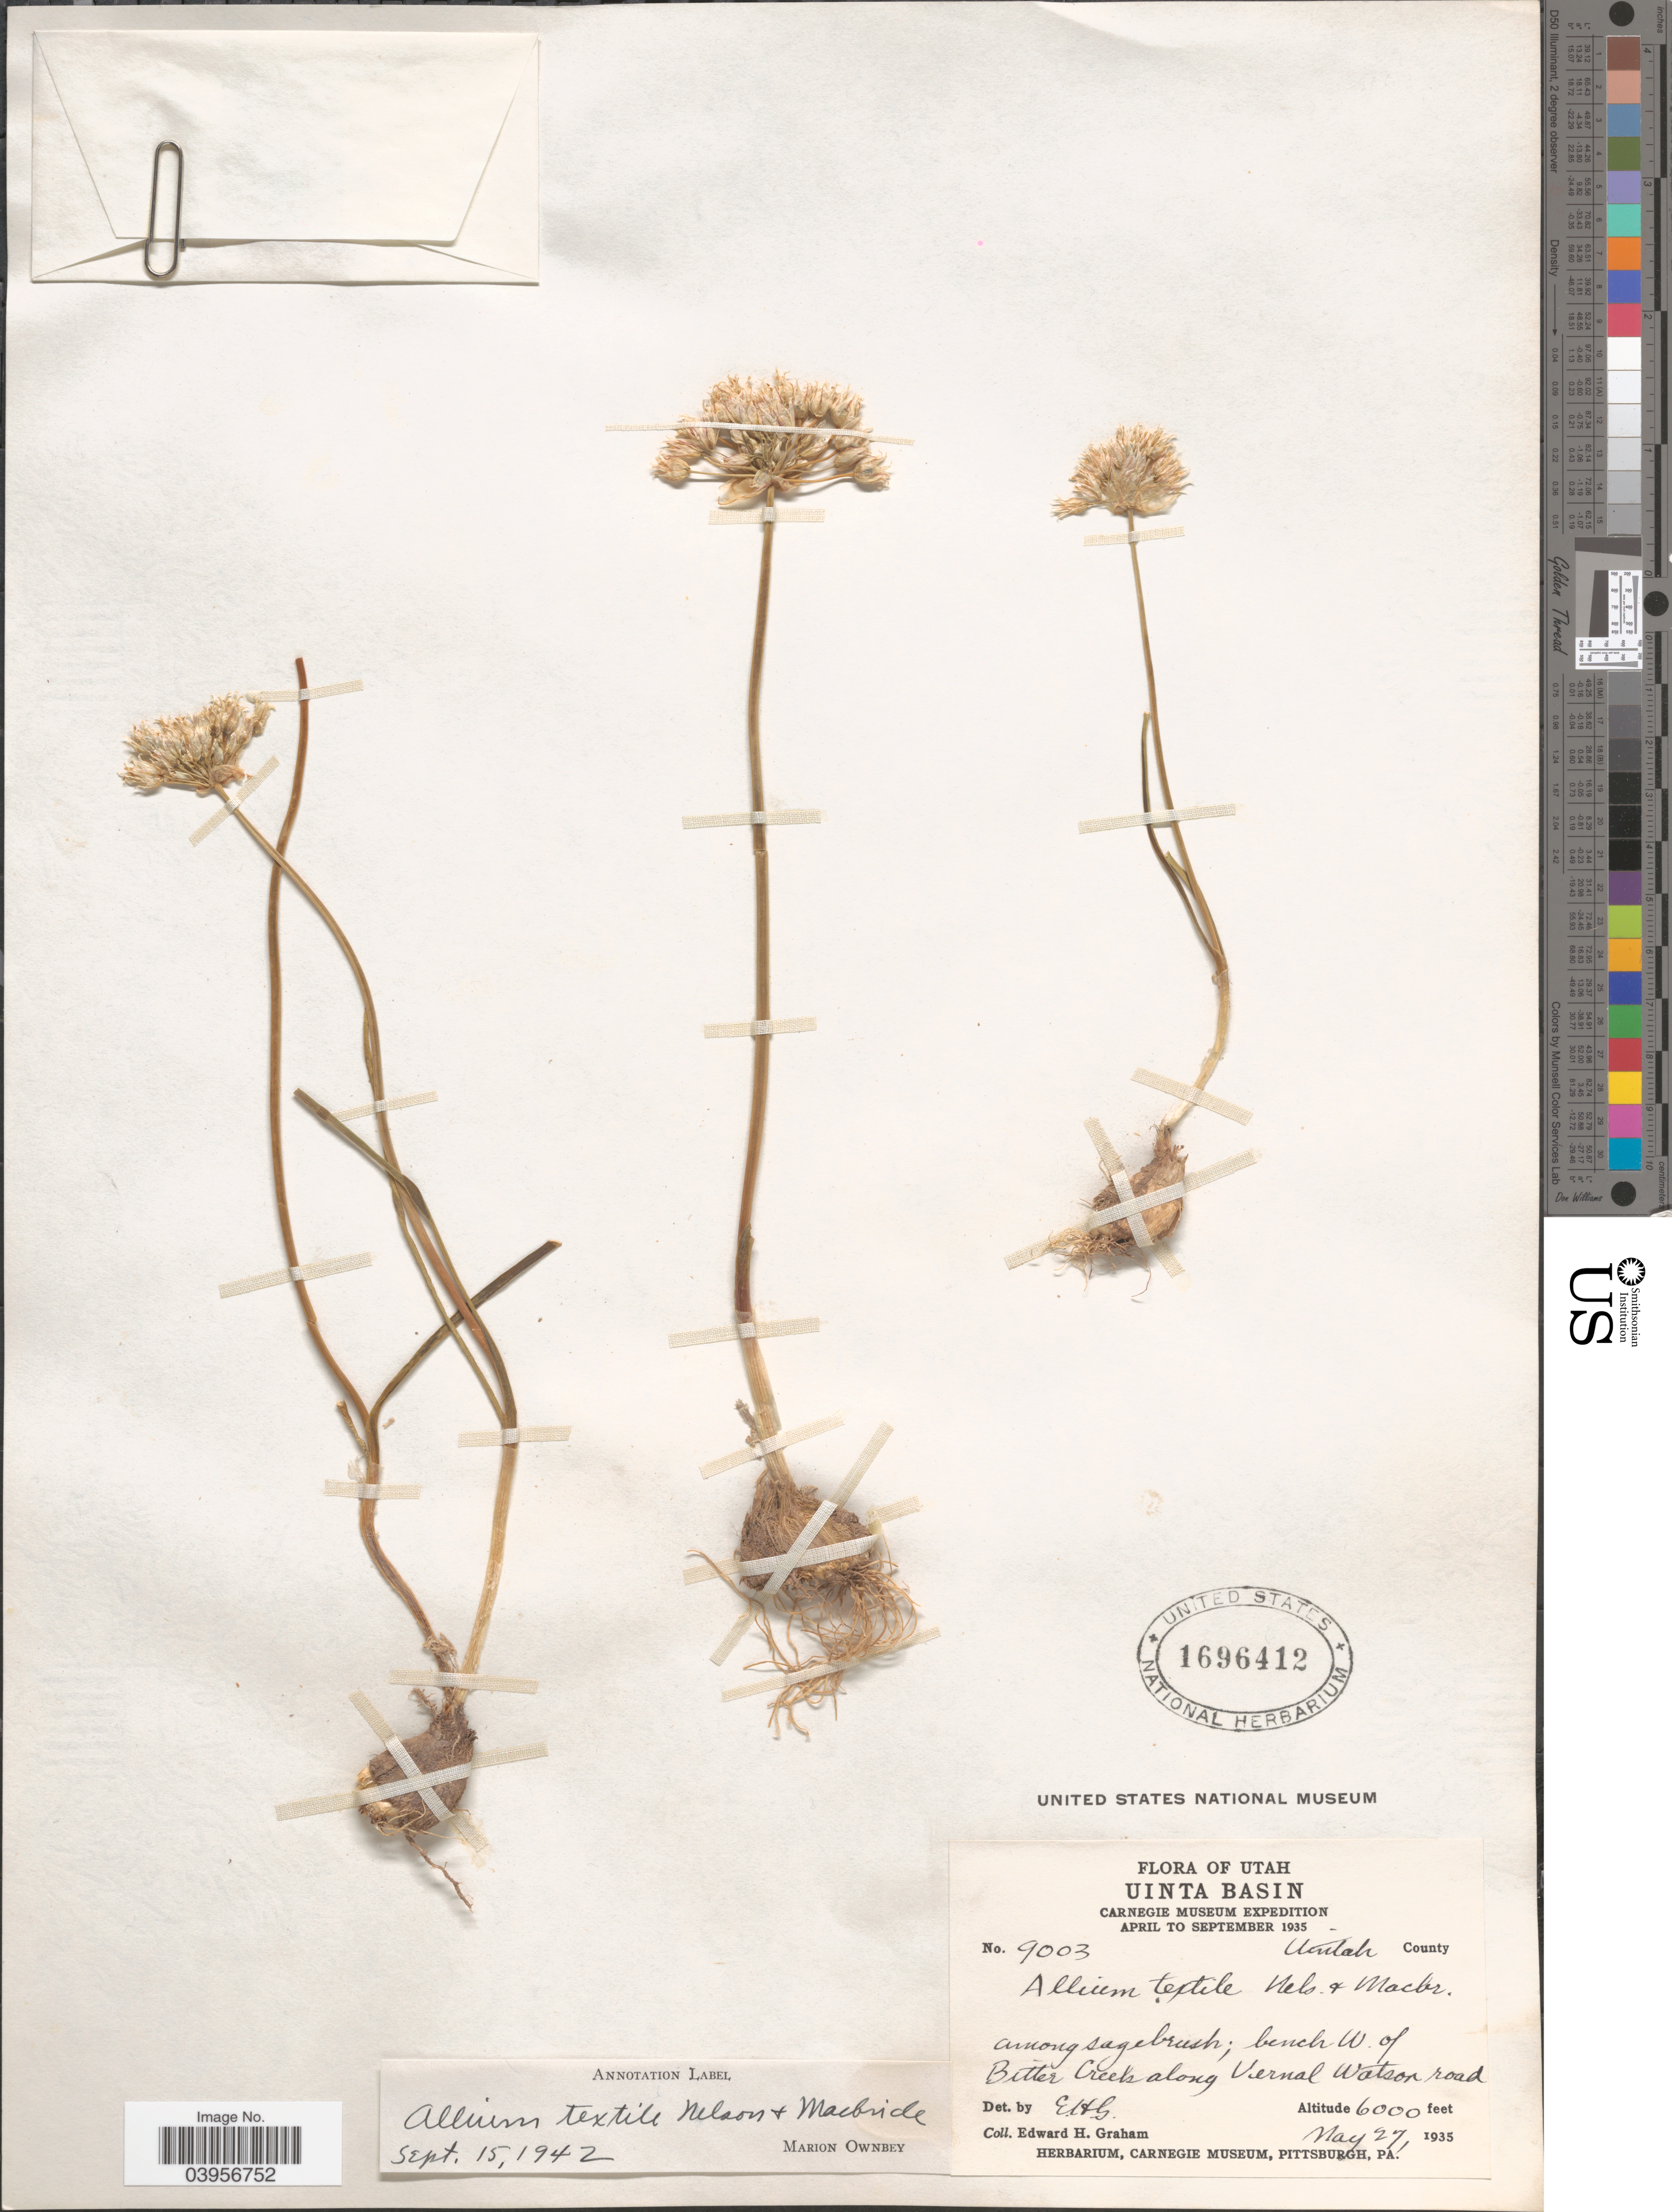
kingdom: Plantae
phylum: Tracheophyta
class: Liliopsida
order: Asparagales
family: Amaryllidaceae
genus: Allium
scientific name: Allium textile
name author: A. Nelson & J.F. Macbr.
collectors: E. H. Graham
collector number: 9003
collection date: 1935-05-27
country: United States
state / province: Utah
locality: Uinta Basin. Uintah County. Among sagebrush; bench W. of Bitter Creek along Vernal Watson road.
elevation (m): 1829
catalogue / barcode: US 1696412